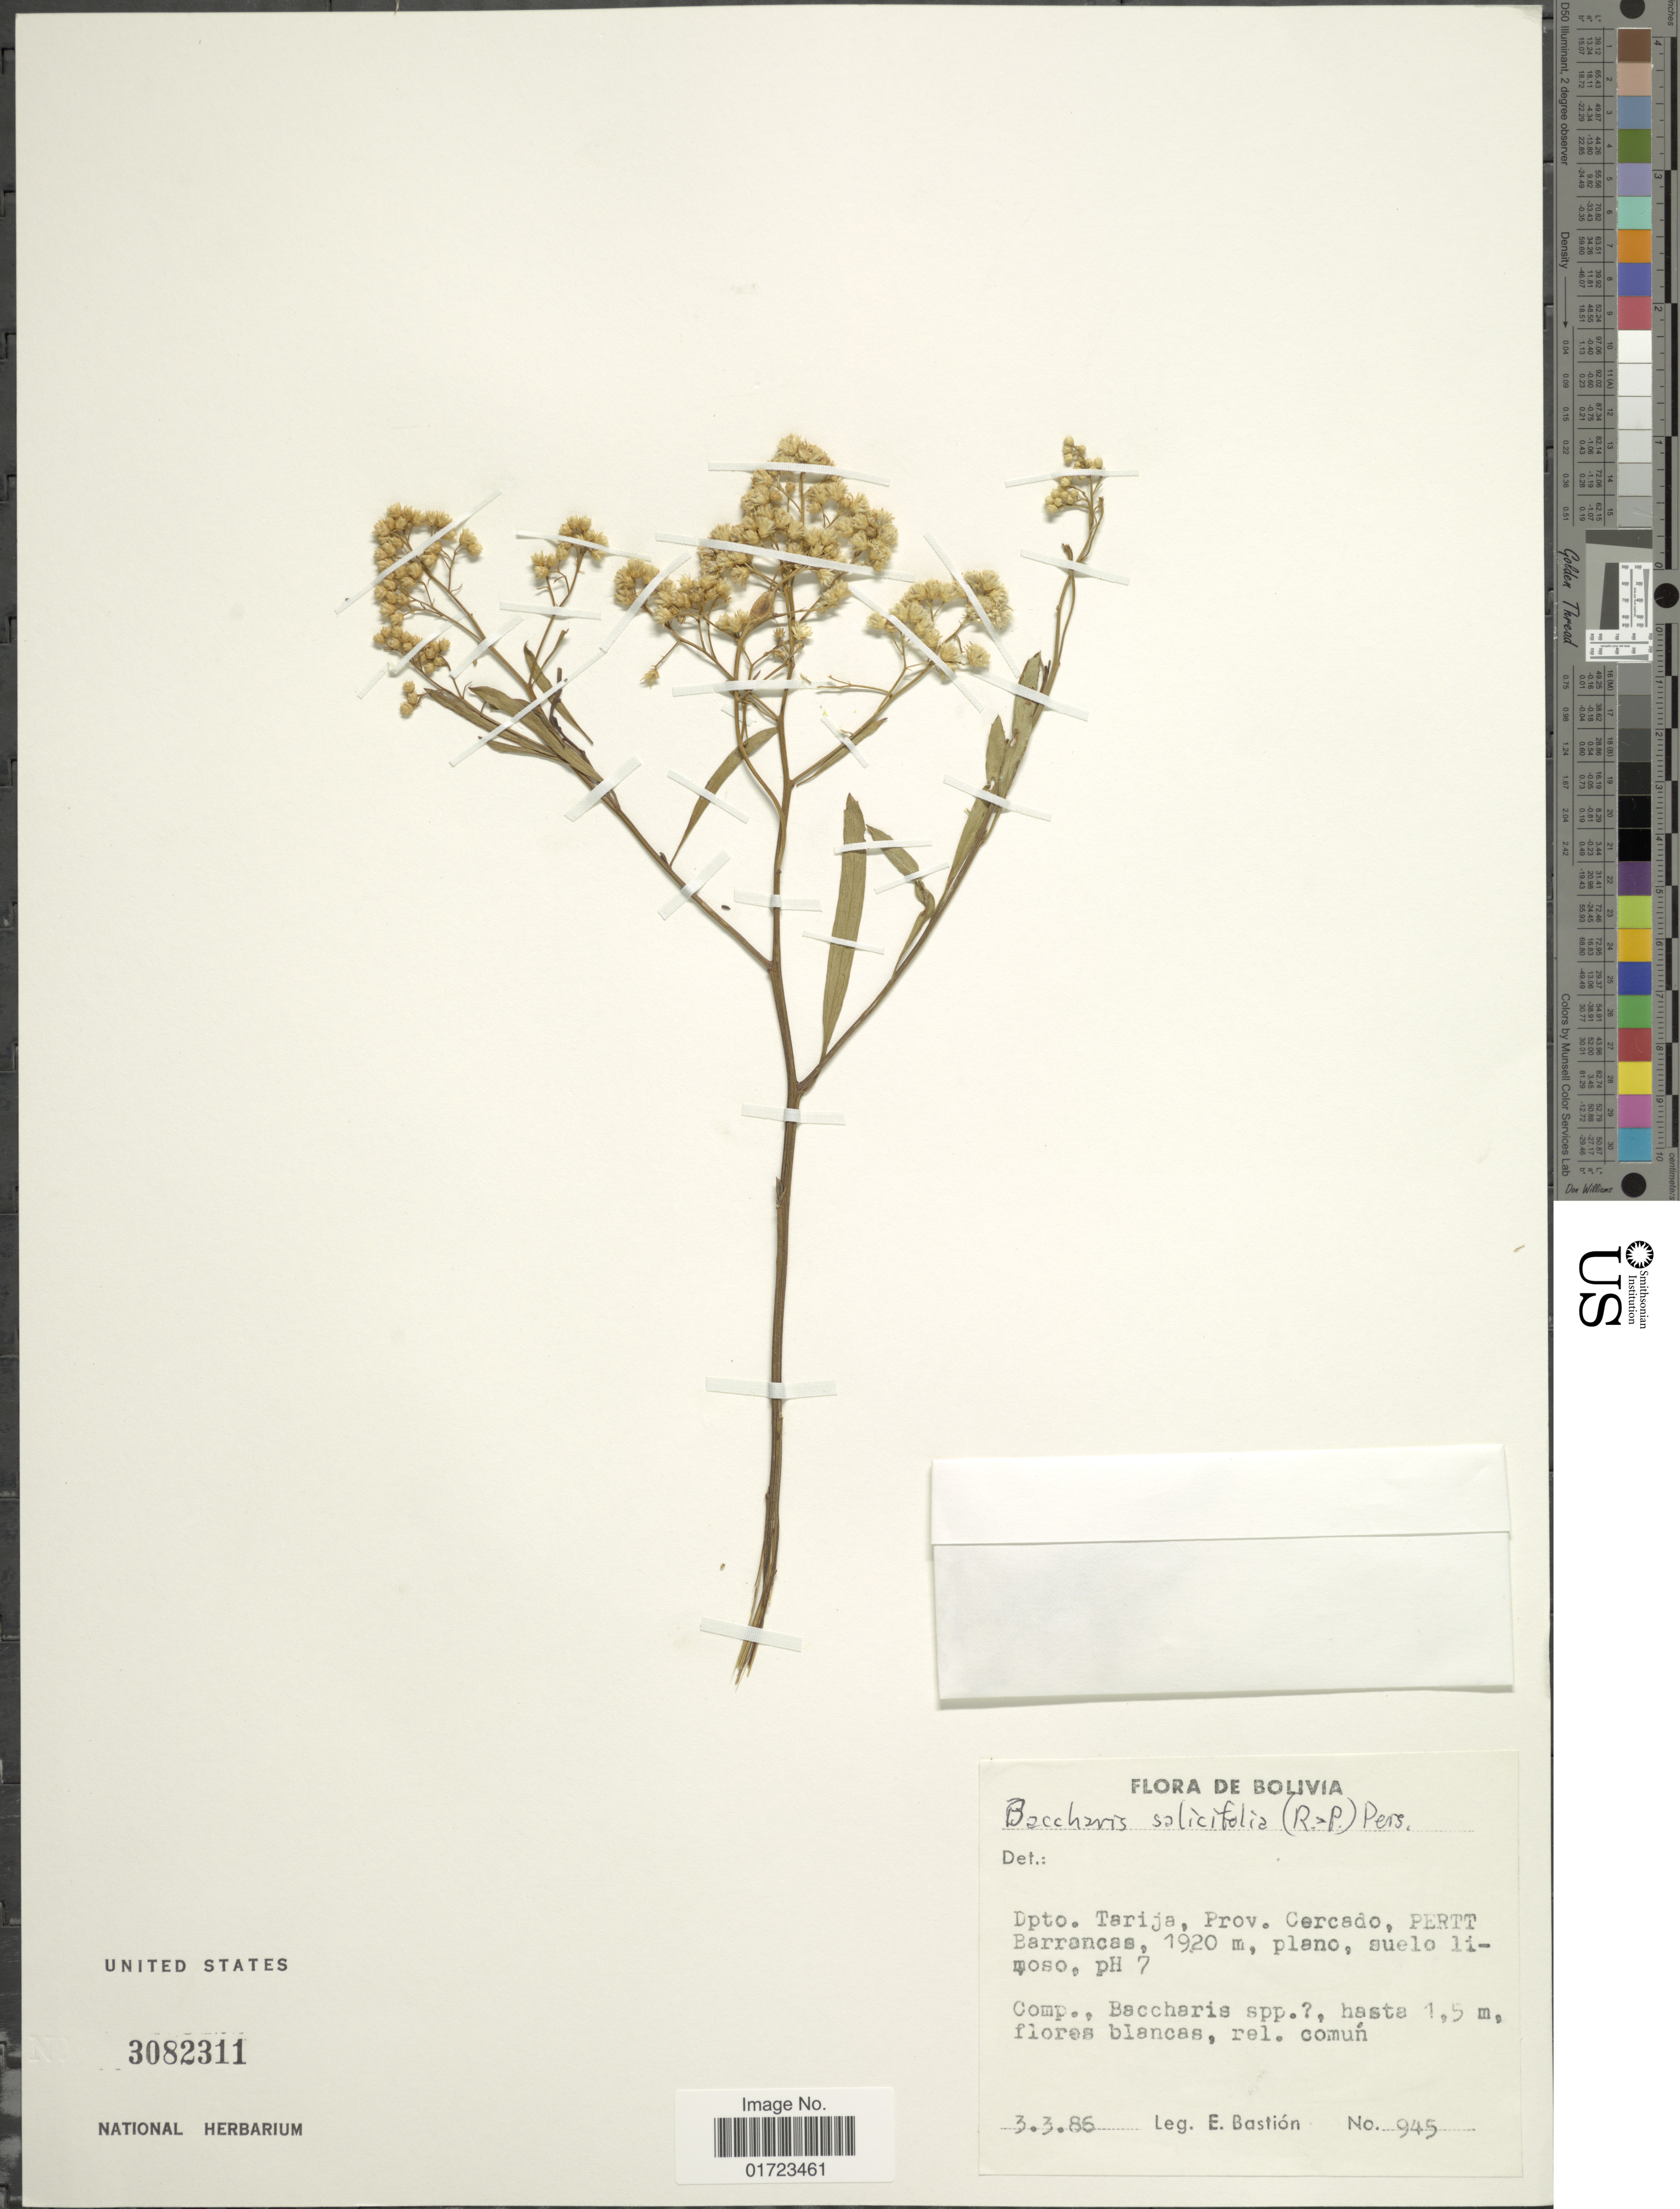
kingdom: Plantae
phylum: Tracheophyta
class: Magnoliopsida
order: Asterales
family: Asteraceae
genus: Baccharis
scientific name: Baccharis salicifolia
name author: (Ruiz & Pav.) Pers.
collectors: E. Bastion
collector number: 945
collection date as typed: Transcribed d/m/y: 3/3/86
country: Bolivia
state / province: Tarija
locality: Prov. Cercado, Pertt Barrancas.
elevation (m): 1920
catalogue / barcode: US 3082311